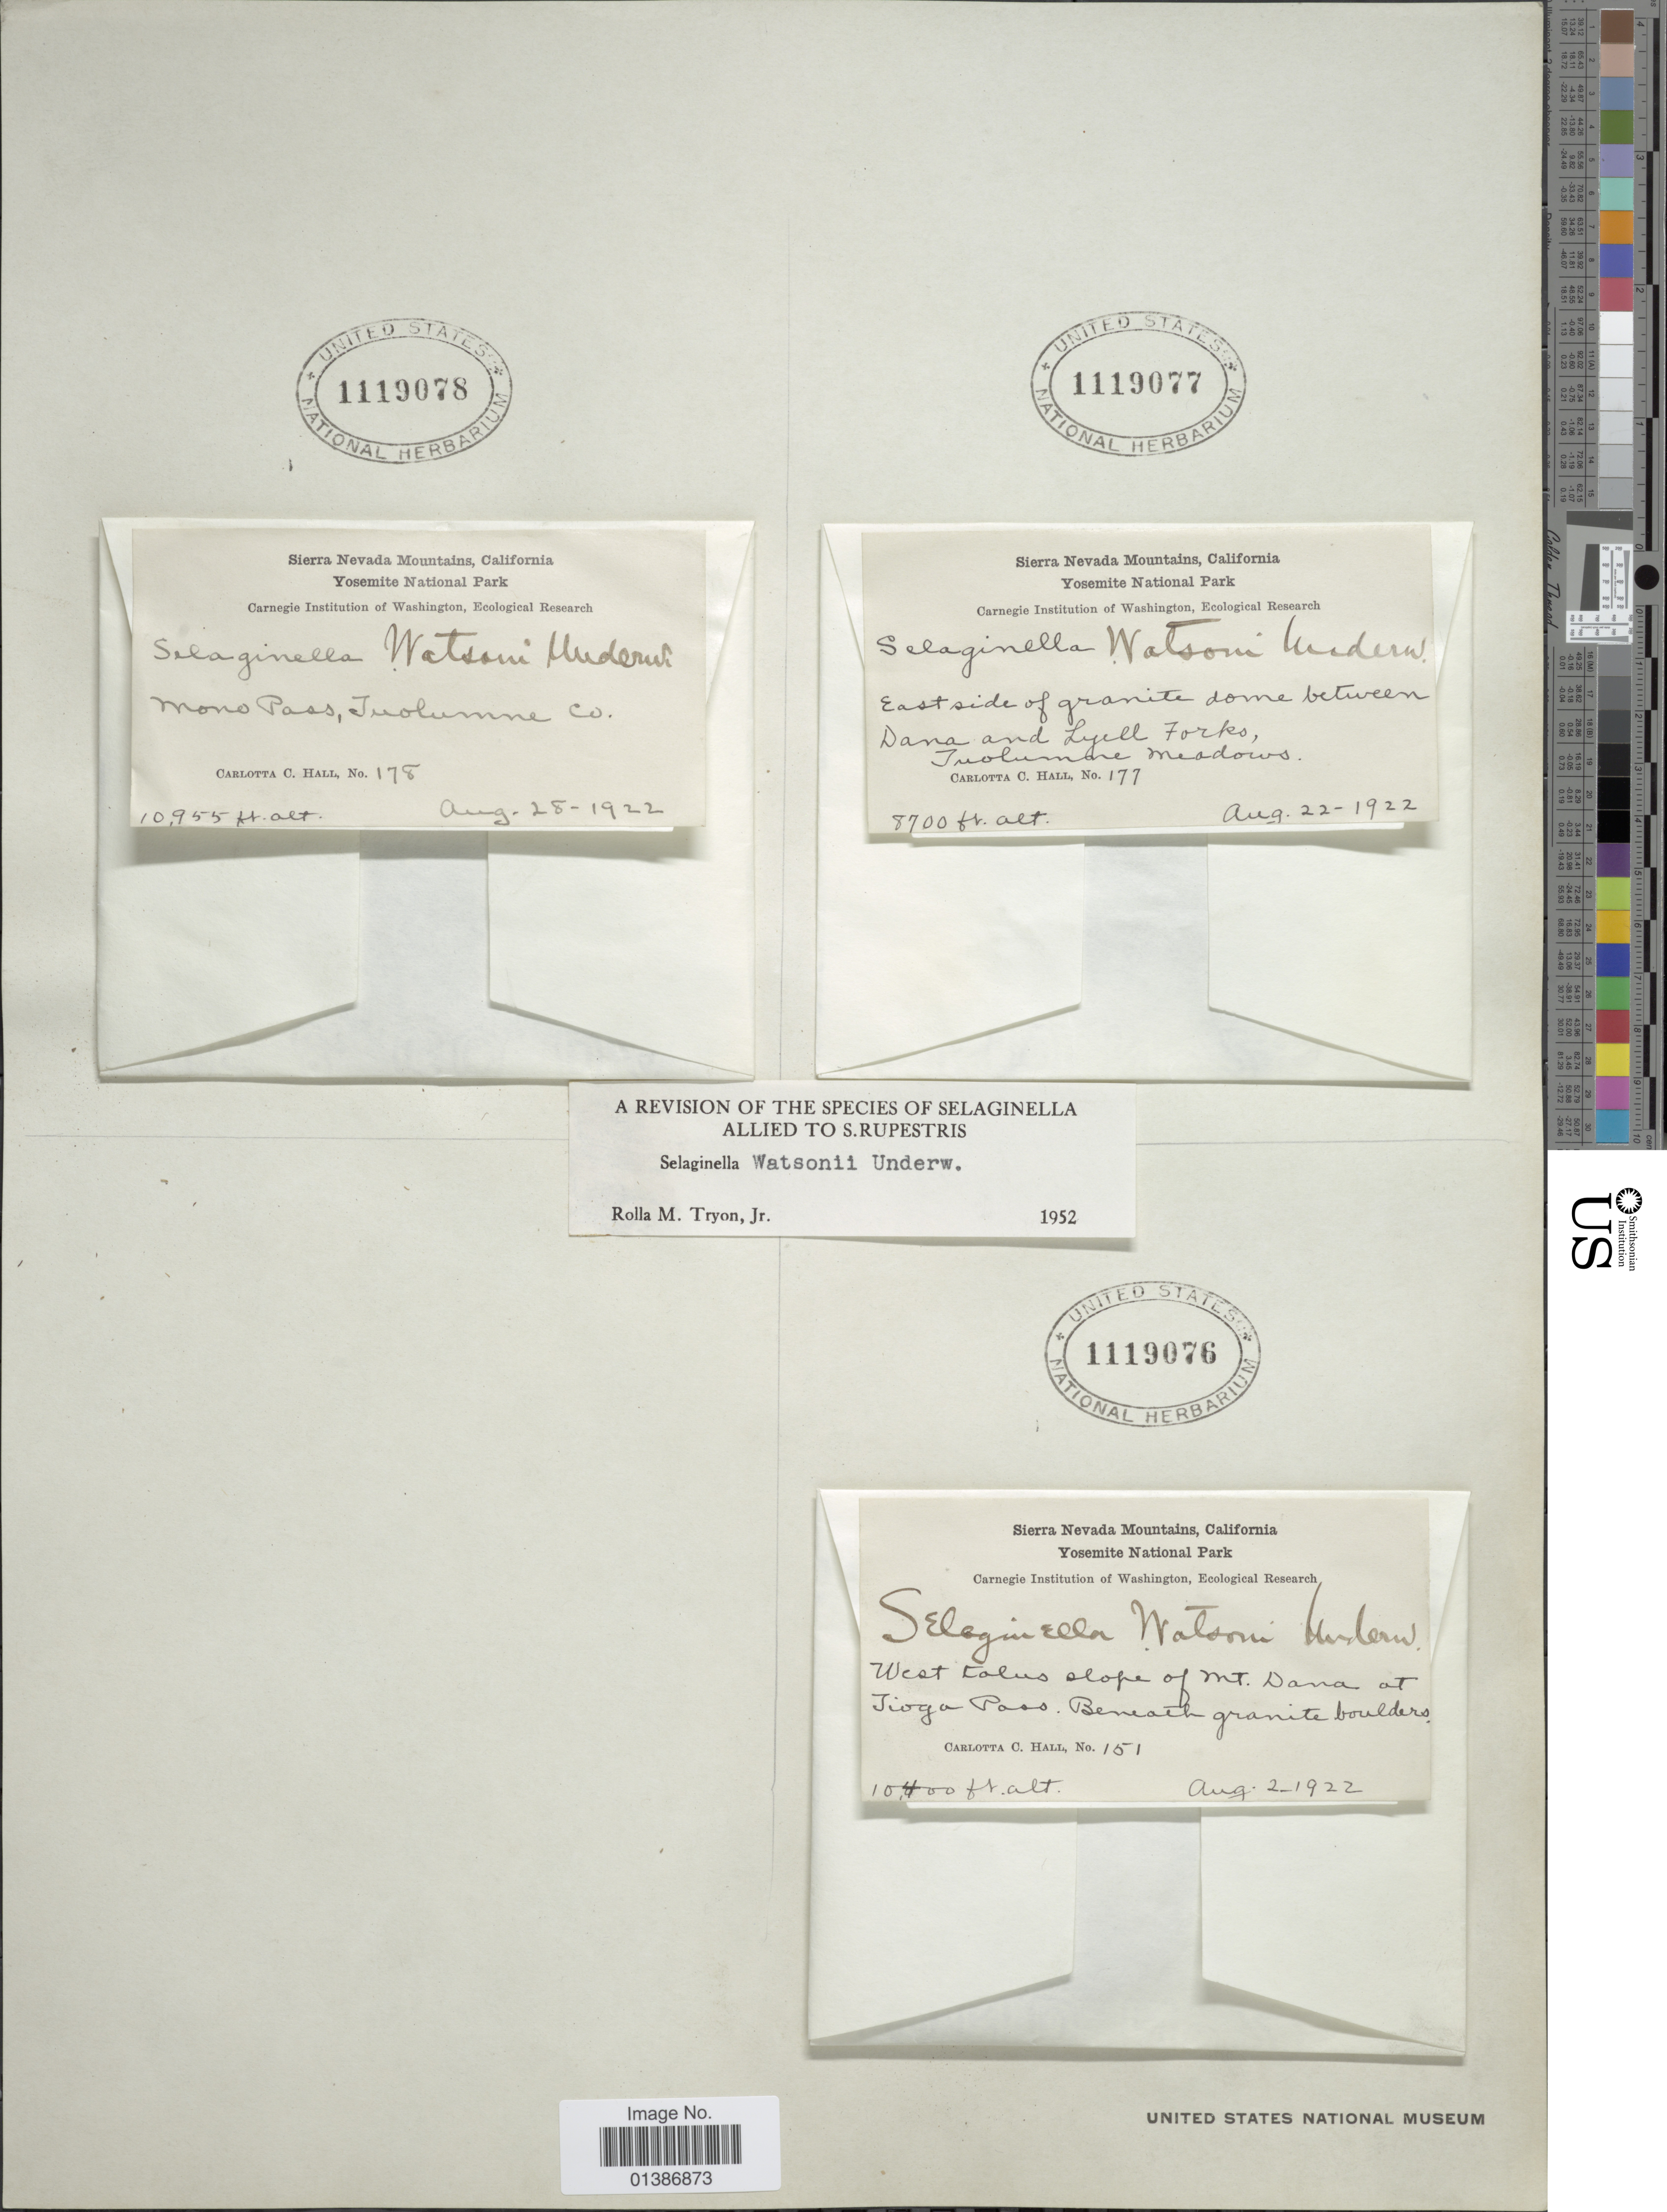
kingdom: Plantae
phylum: Tracheophyta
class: Lycopodiopsida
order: Selaginellales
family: Selaginellaceae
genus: Selaginella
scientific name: Selaginella watsonii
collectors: C. C. Hall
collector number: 178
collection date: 1922-08-28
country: United States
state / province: California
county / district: Tuolumne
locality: Sierra Nevada Mountains, Yosemite National Park, Mono Pass, Tuolumne Co.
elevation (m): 3339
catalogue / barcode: US 1119078-3